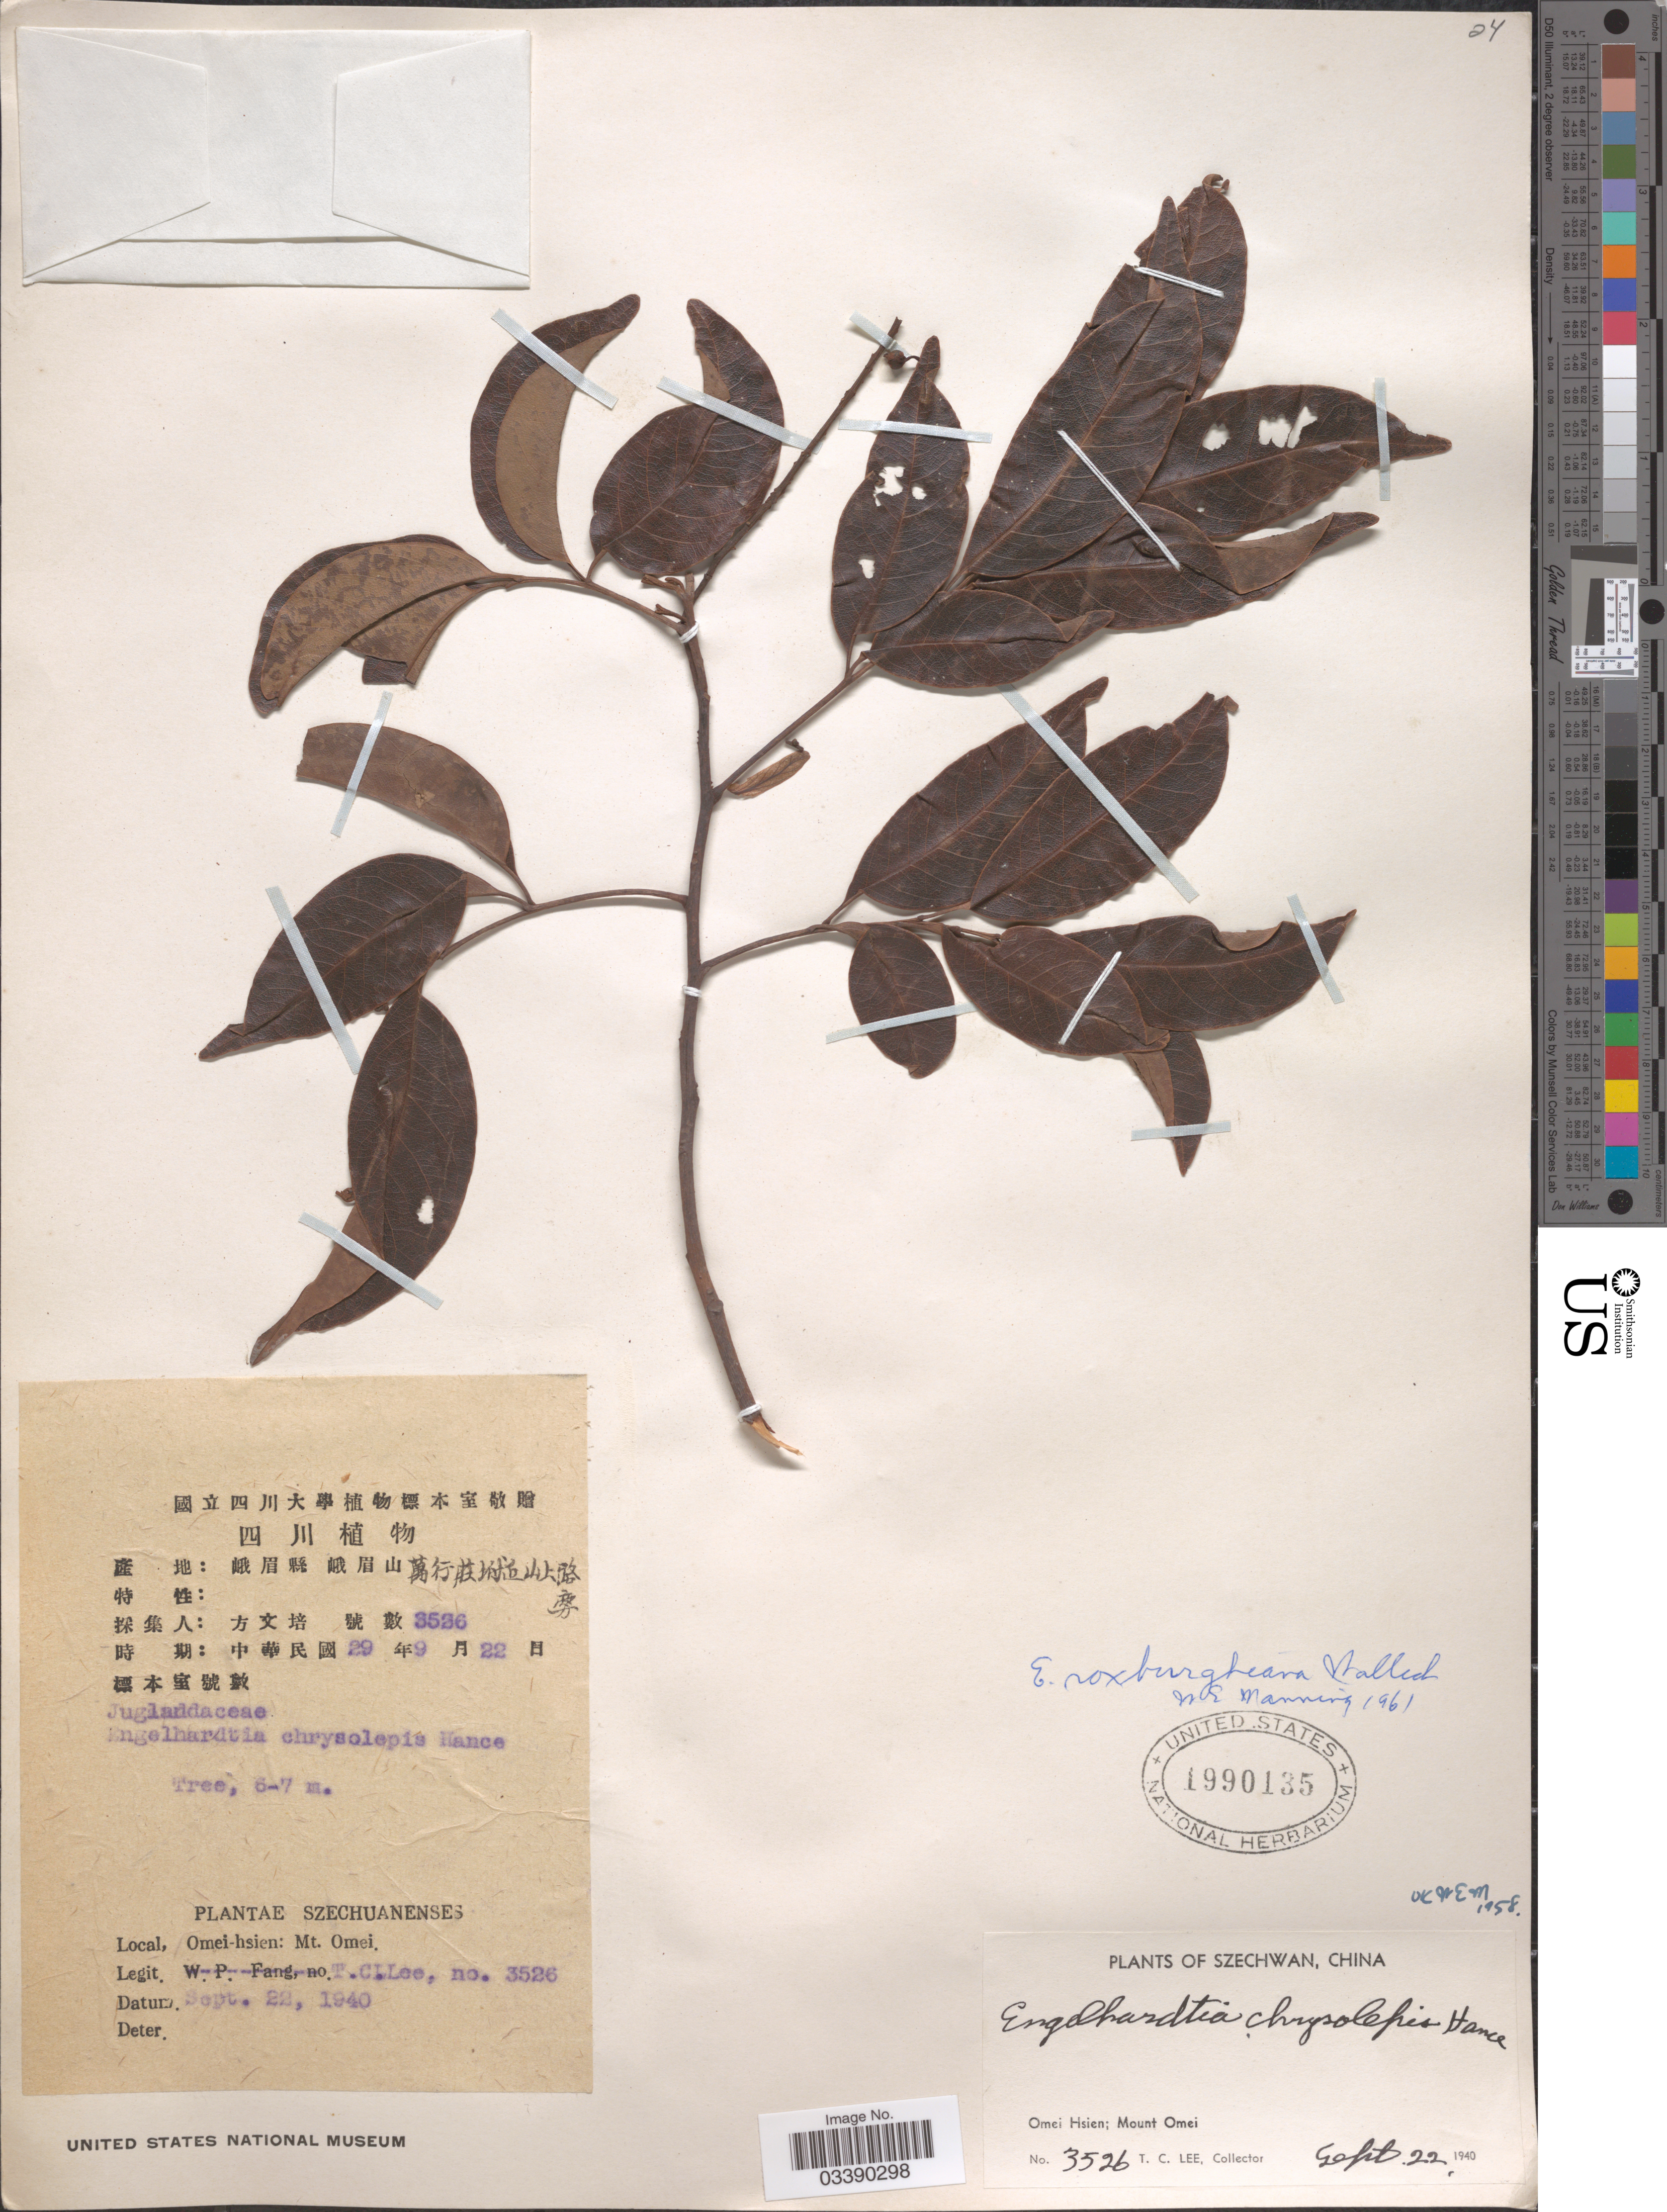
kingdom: Plantae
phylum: Tracheophyta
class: Magnoliopsida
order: Fagales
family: Juglandaceae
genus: Engelhardia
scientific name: Engelhardia roxburghiana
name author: Lindl.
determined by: Strong, Mark T., (BOT), Smithsonian Institution - National Museum of Natural History (UNITED STATES)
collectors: T. Lee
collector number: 3526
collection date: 1940-09-22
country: China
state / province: Sichuan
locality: Szechwan. Omei Hsien; Mount Omei.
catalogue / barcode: US 1990135